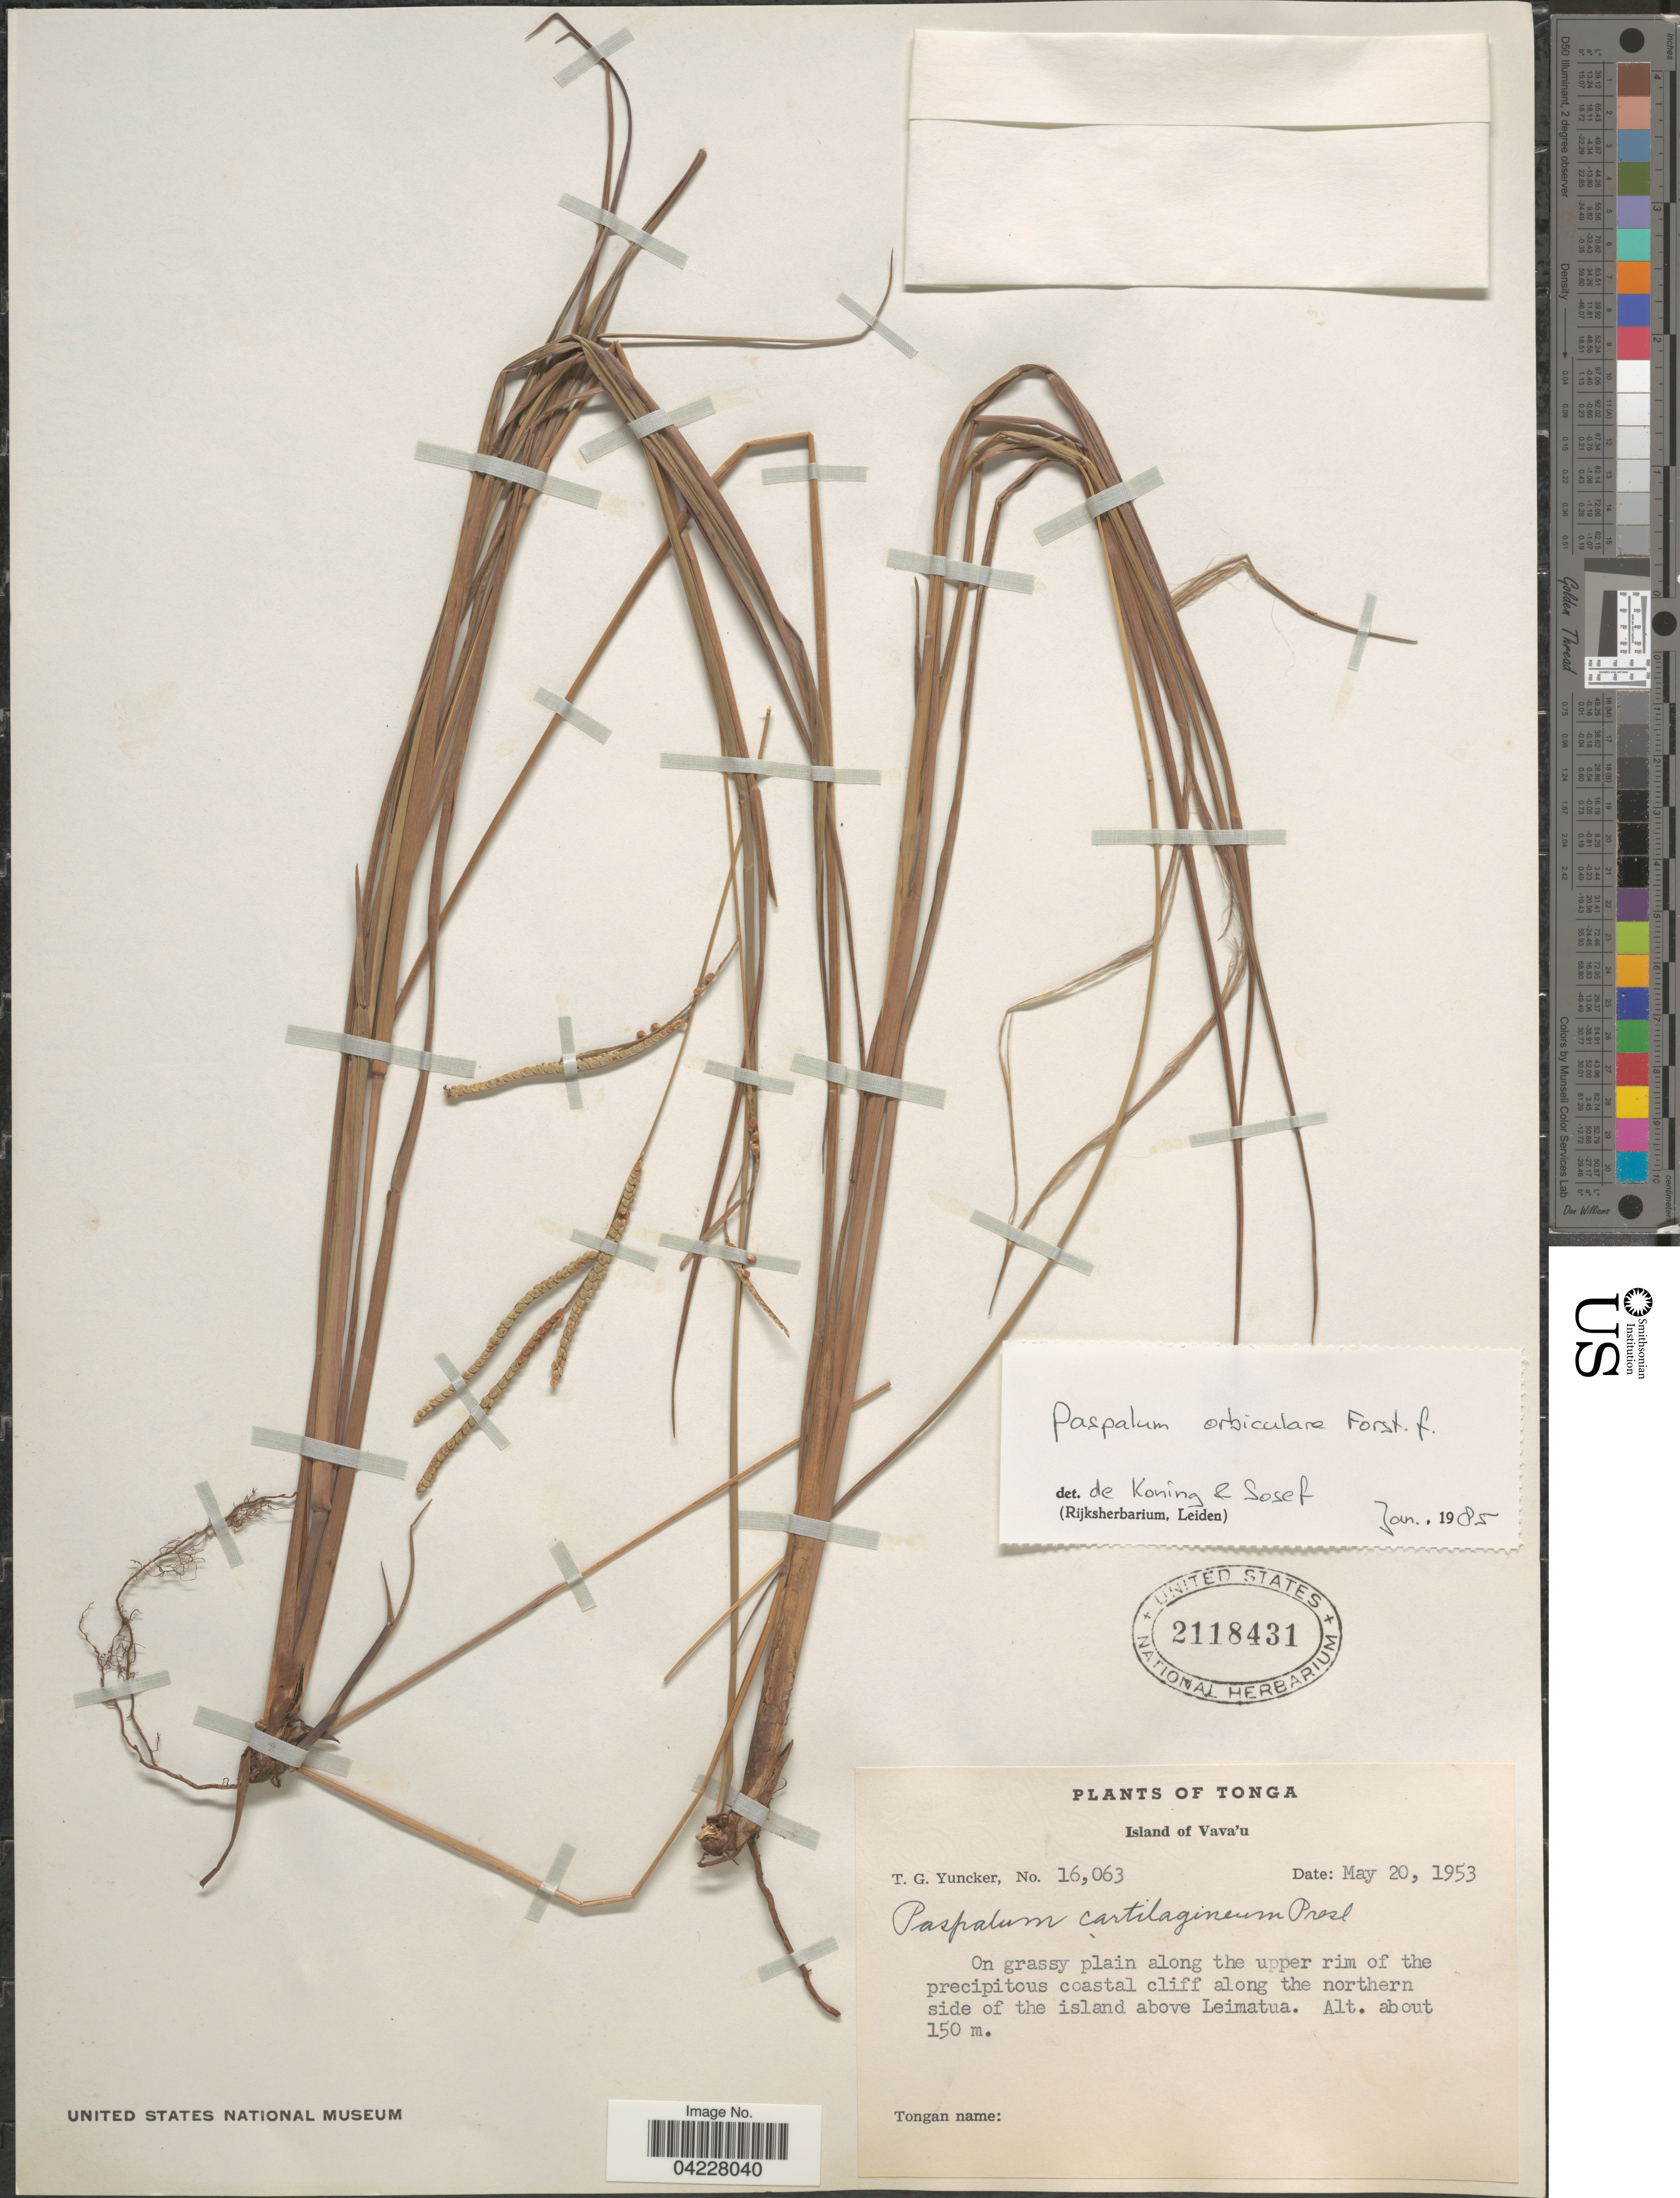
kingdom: Plantae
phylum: Tracheophyta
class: Liliopsida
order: Poales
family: Poaceae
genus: Paspalum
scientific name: Paspalum orbiculare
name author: G. Forst.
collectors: T. G. Yuncker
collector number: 16063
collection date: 1953-05-20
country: Tonga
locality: Island of Vava'u. On grassy plain along the upper rim of the precipitous coastal cliff along the northern side of the island above Leimatua.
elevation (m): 150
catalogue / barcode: US 2118431